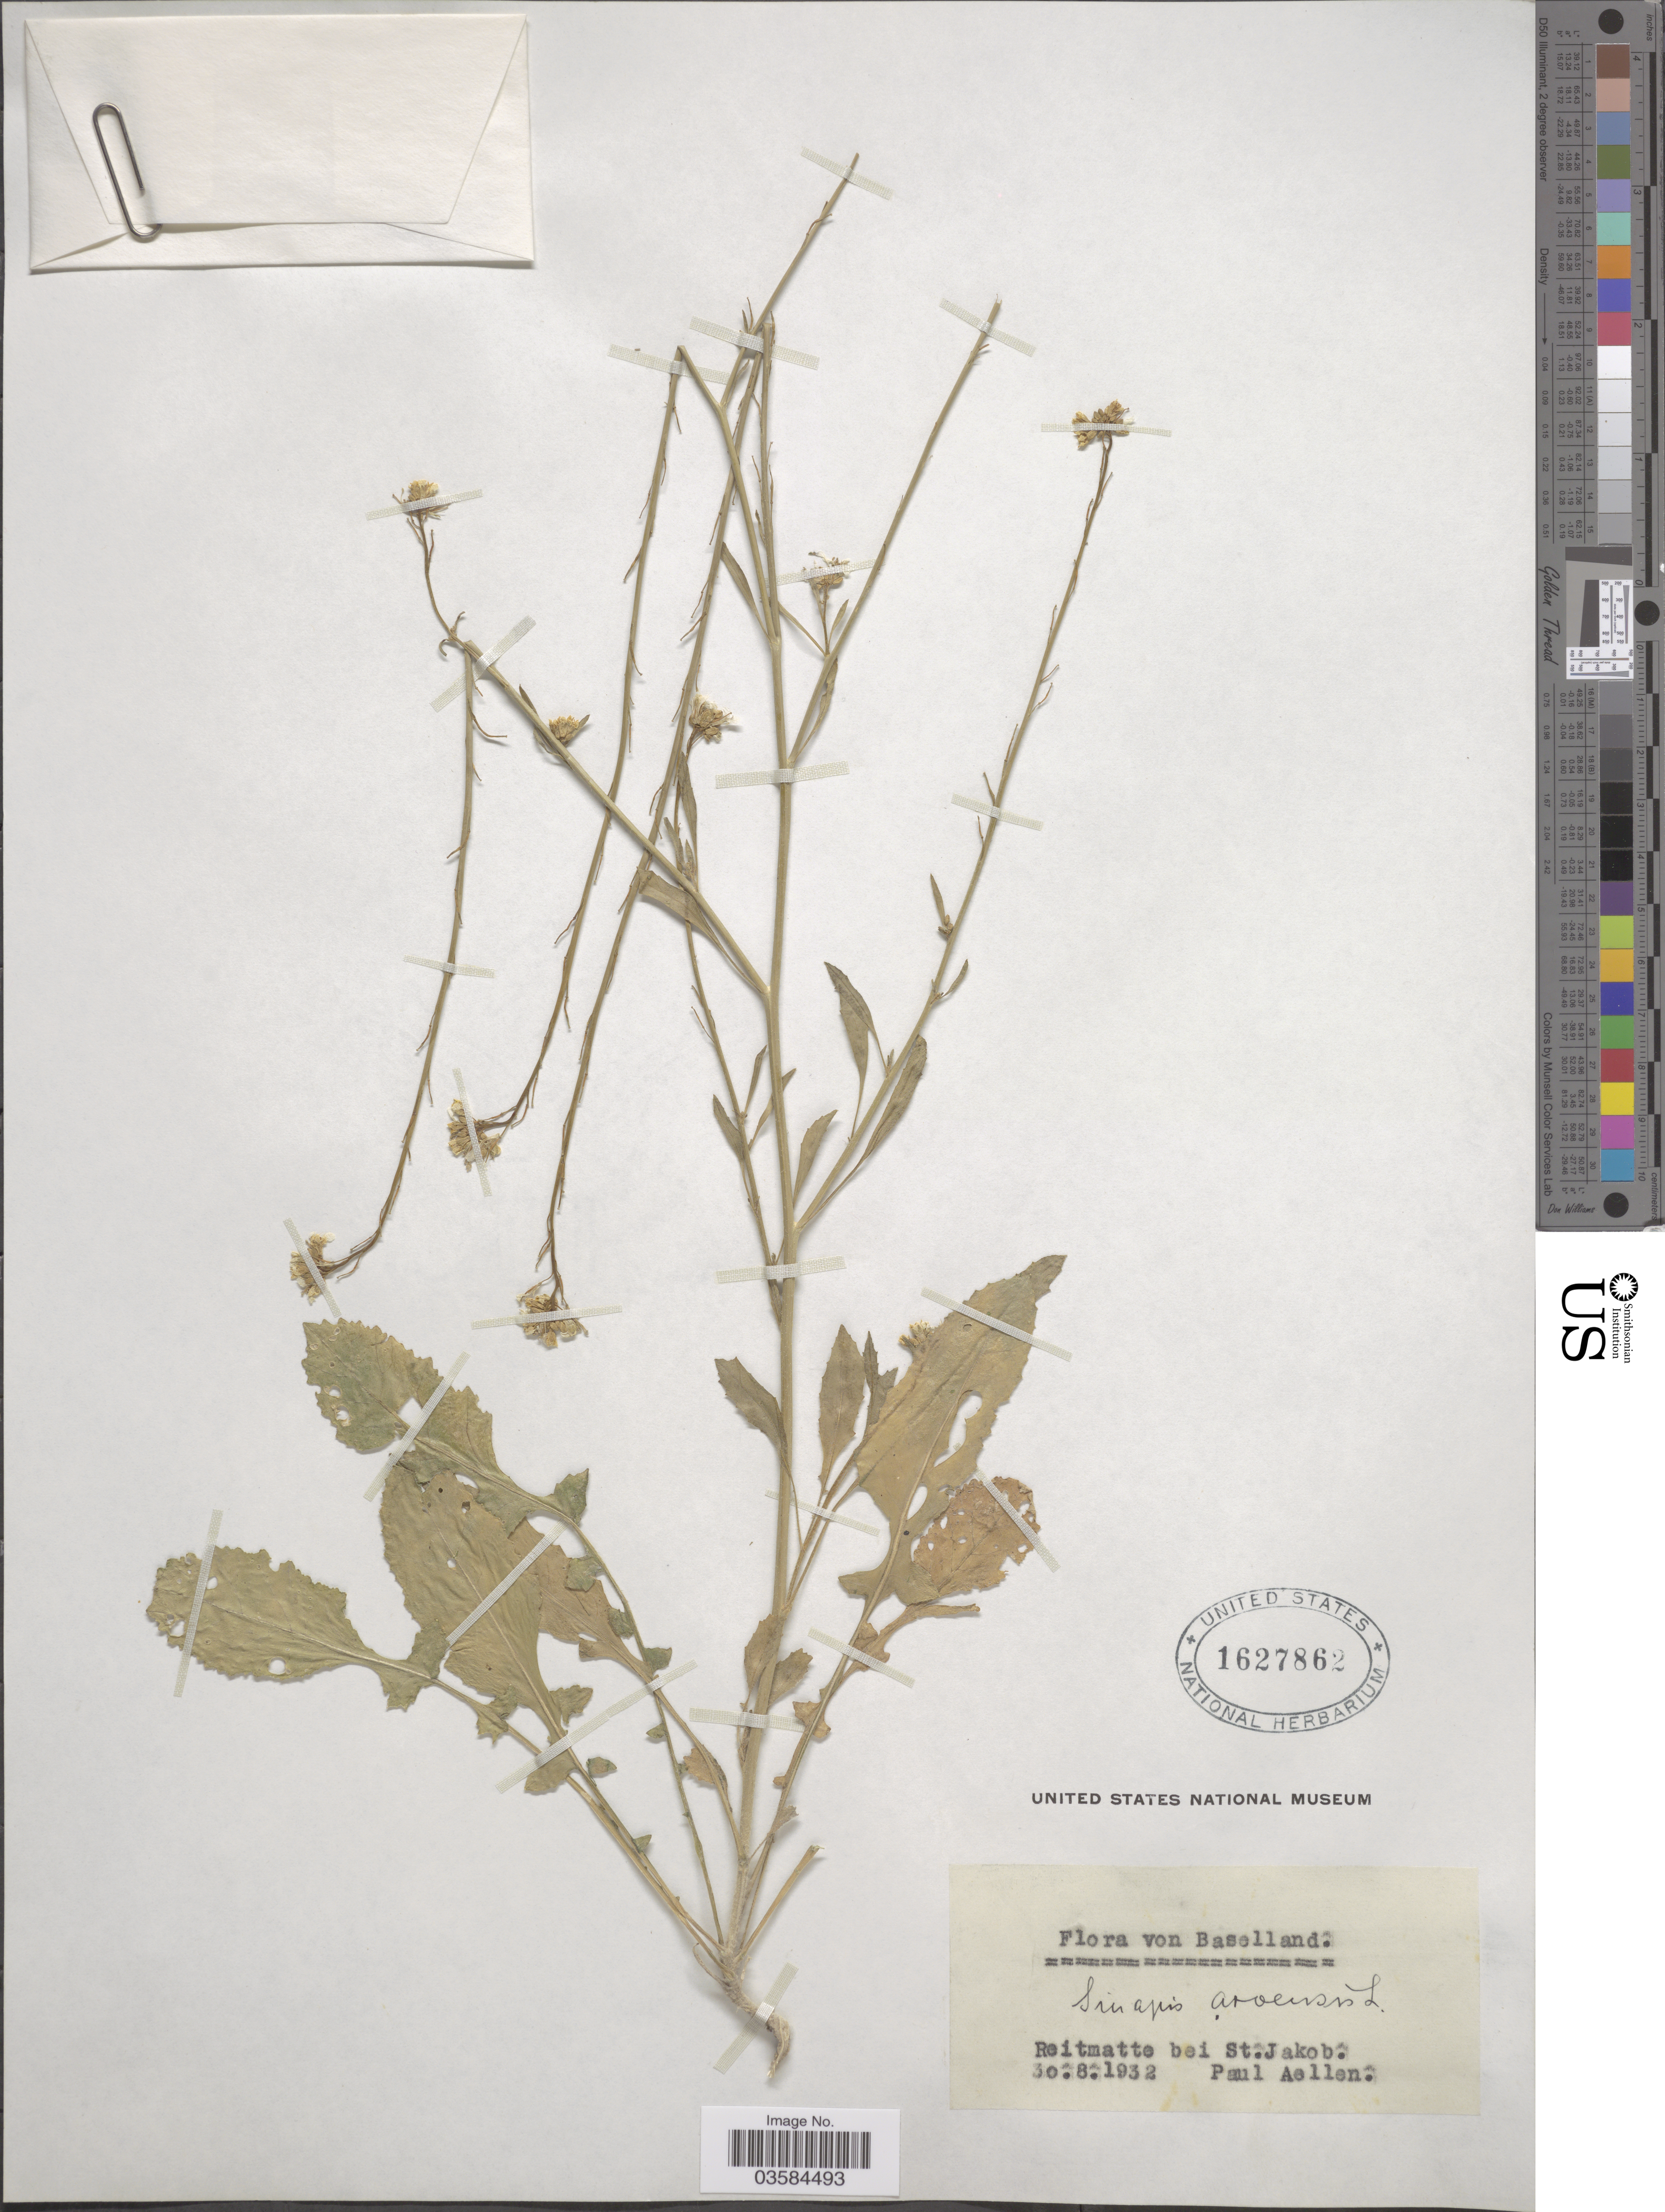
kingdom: Plantae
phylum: Tracheophyta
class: Magnoliopsida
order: Brassicales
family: Brassicaceae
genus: Sinapis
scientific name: Sinapis arvensis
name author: L.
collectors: P. Aellen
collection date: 1932-08-30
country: Switzerland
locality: Baselland. Reitmatte bei St. Jakob.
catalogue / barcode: US 1627862